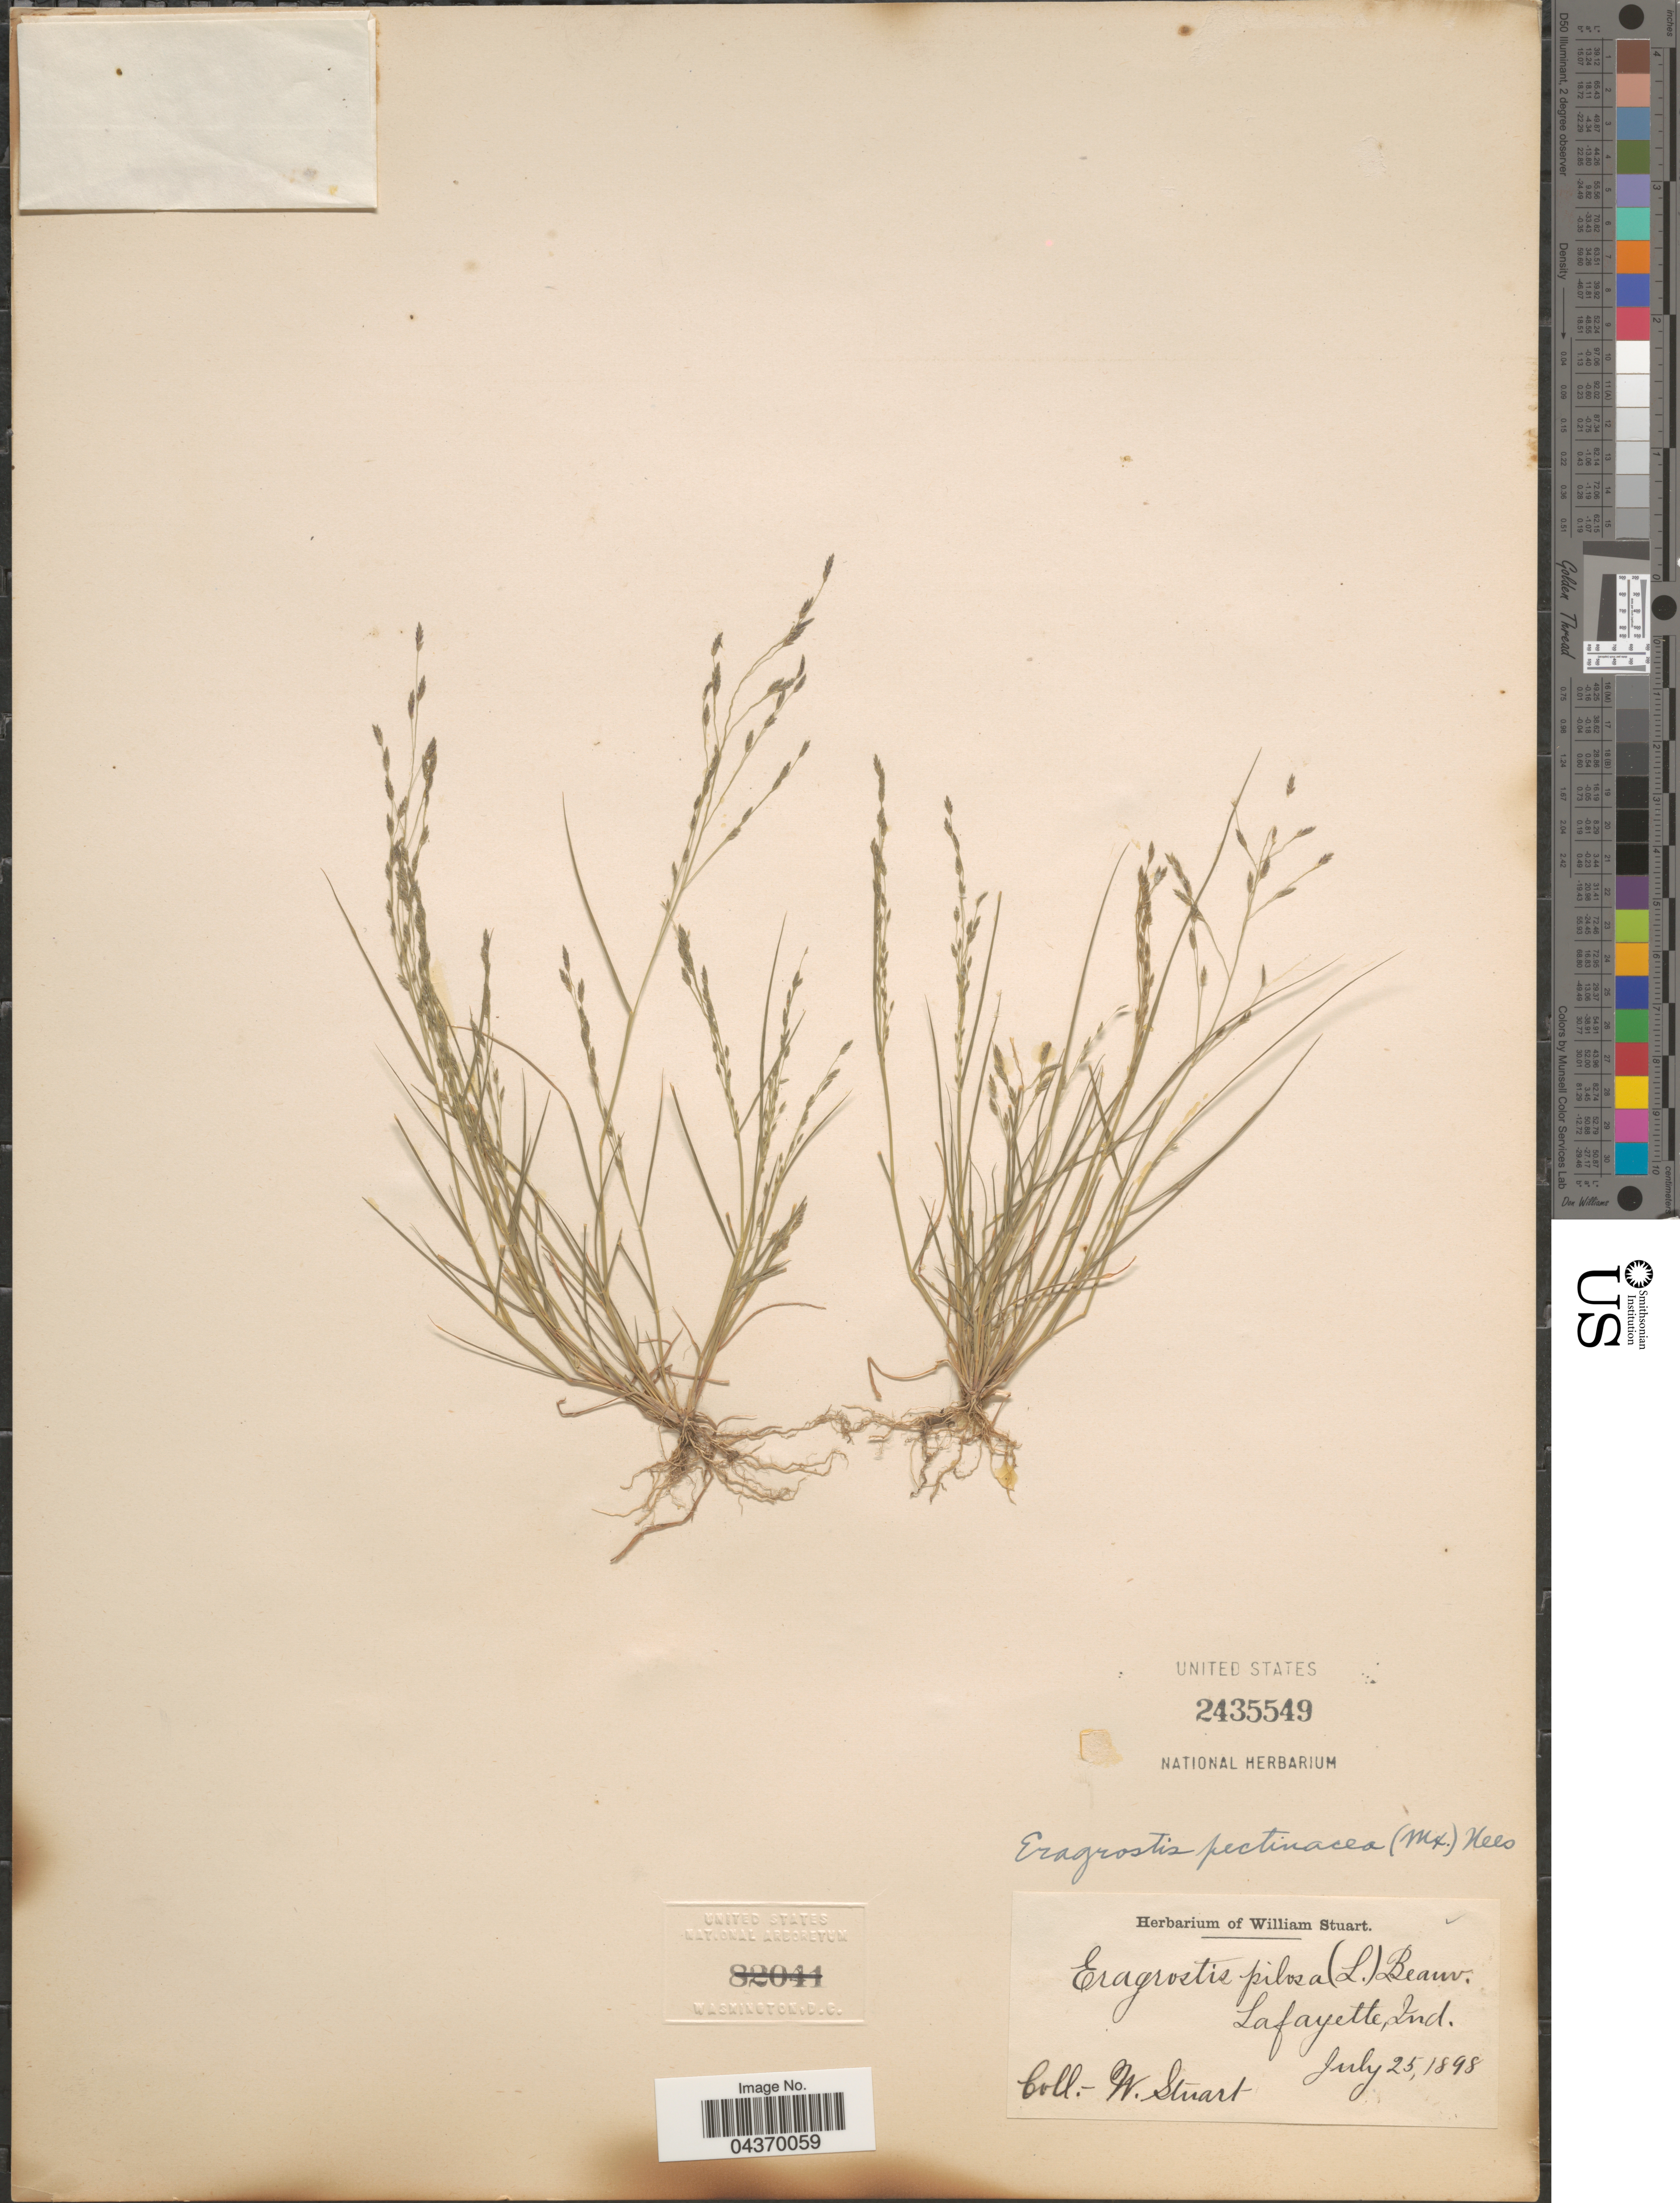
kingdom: Plantae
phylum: Tracheophyta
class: Liliopsida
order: Poales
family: Poaceae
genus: Eragrostis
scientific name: Eragrostis pectinacea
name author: (Michx.) Nees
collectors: W. Stuart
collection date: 1898-07-25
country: United States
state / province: Indiana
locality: Lafayette.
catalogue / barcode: US 2435549